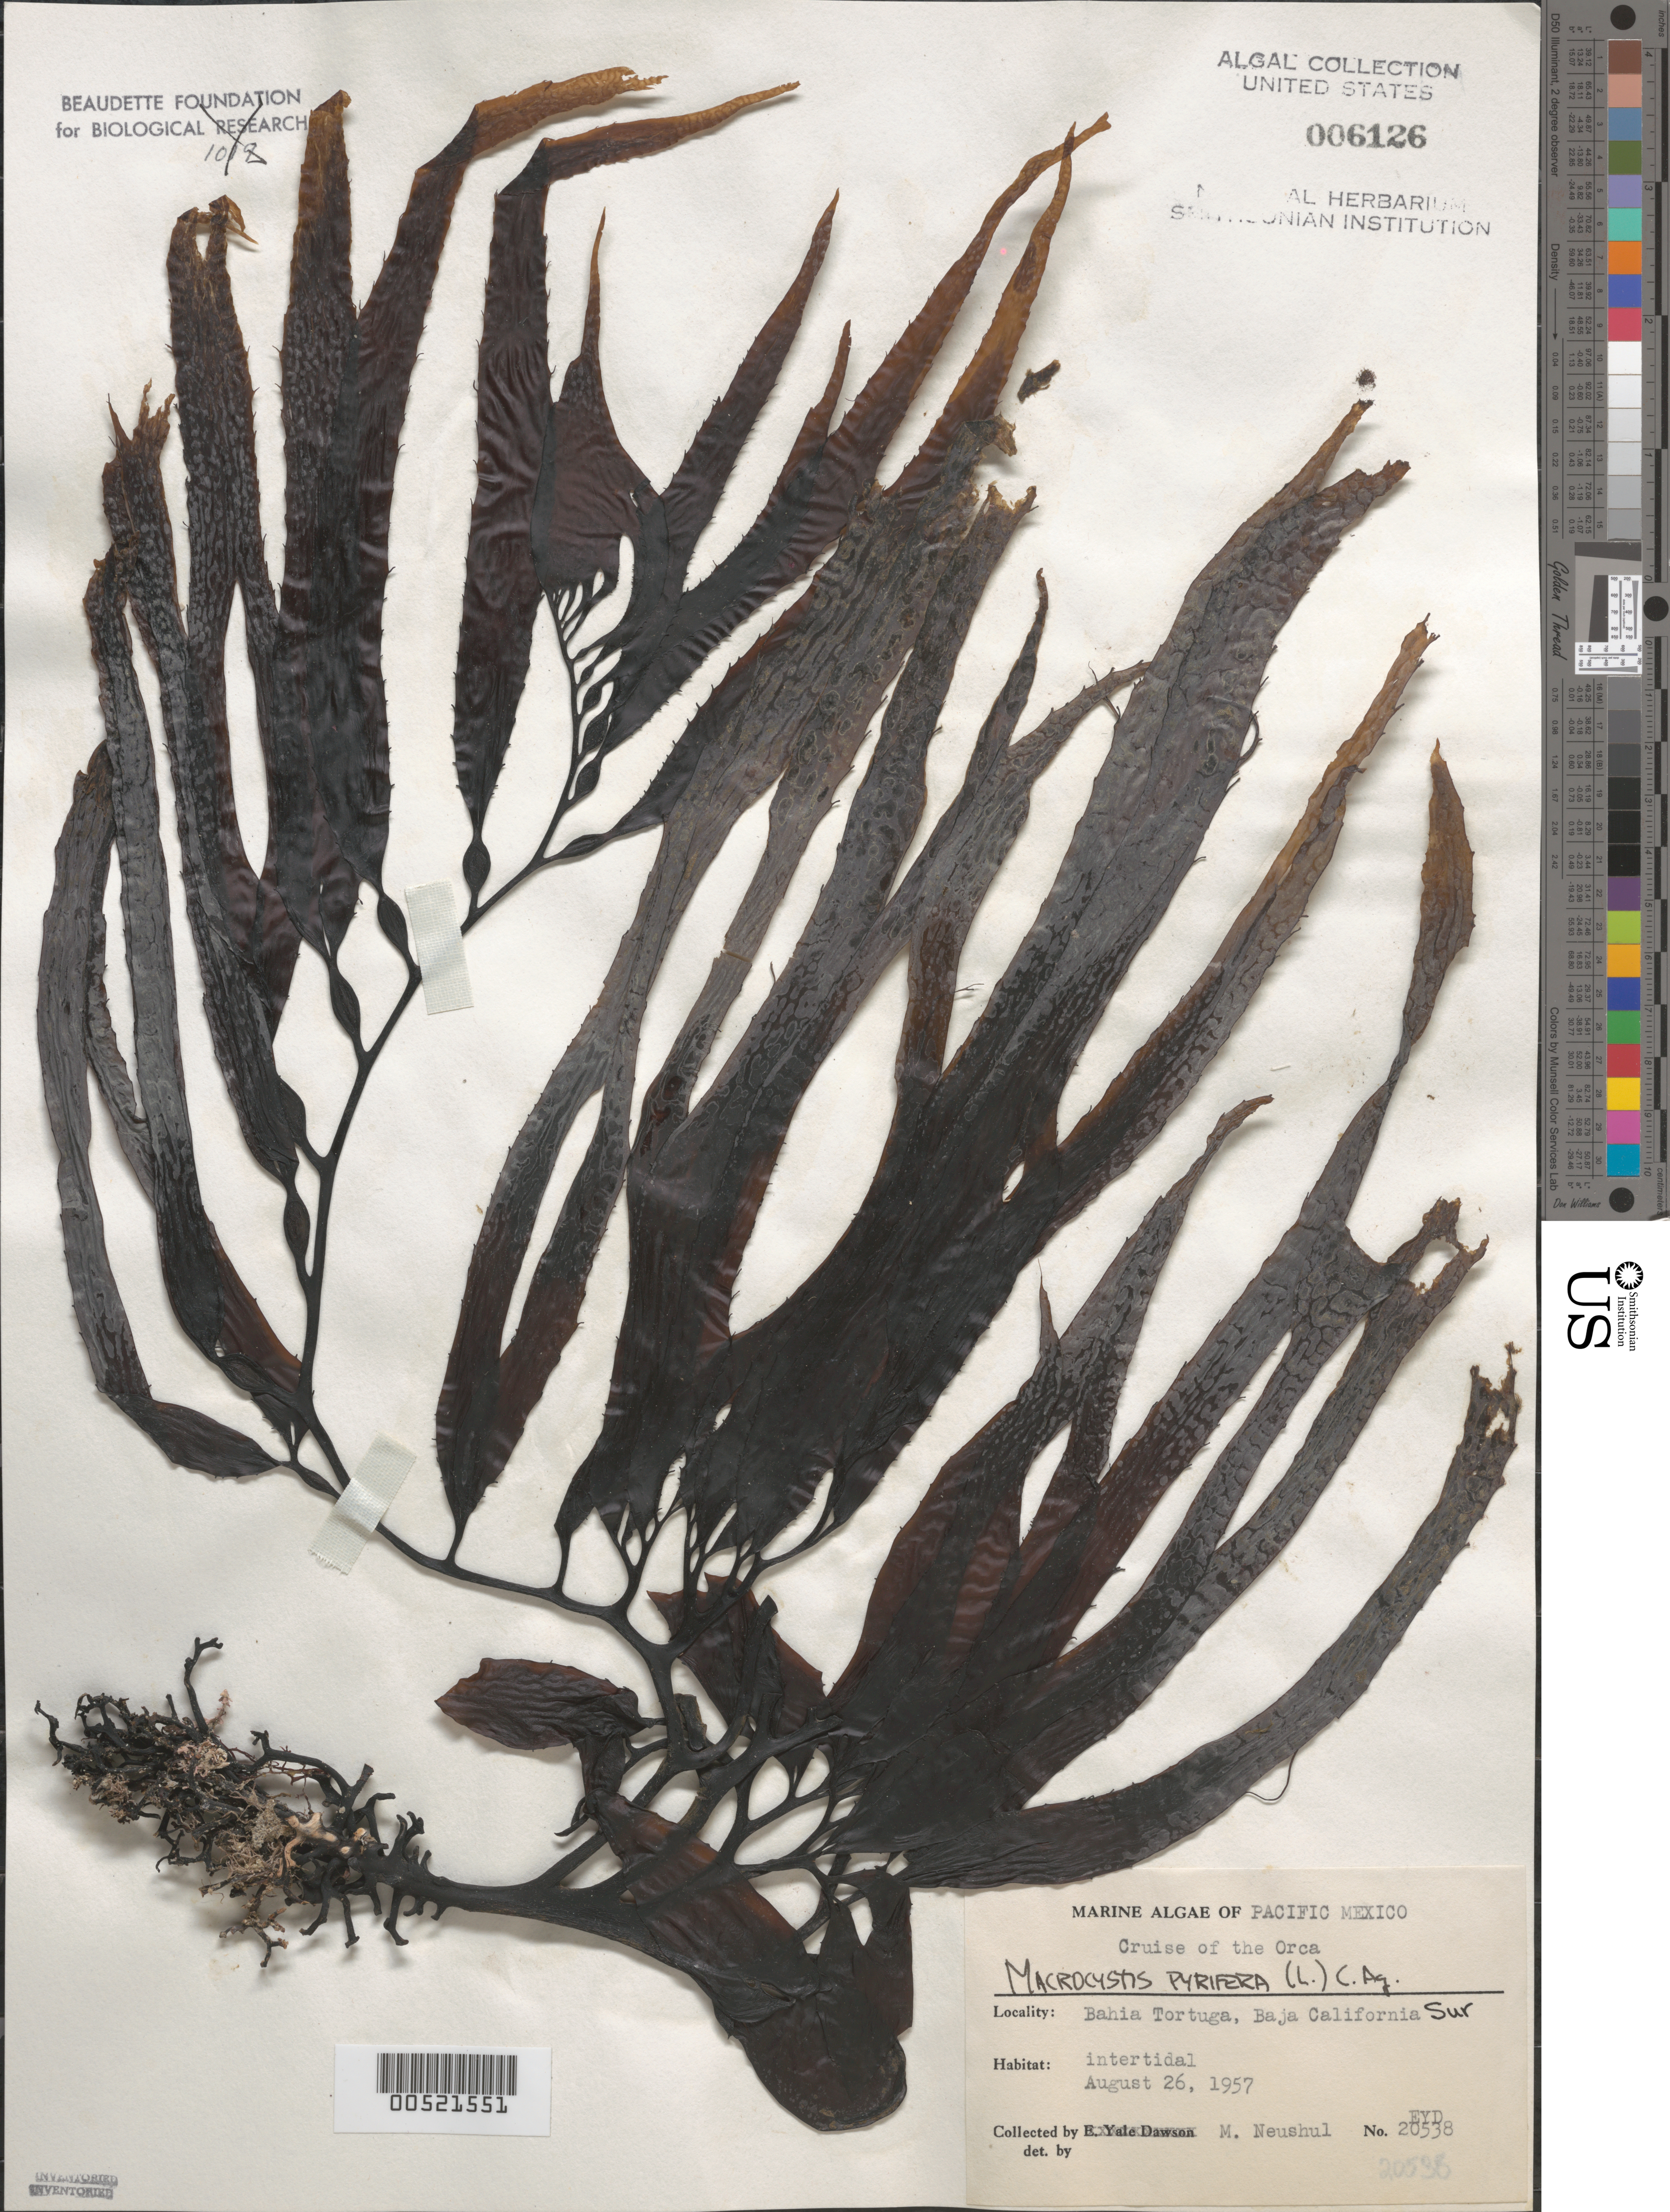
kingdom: Chromista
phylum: Ochrophyta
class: Phaeophyceae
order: Laminariales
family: Laminariaceae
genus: Macrocystis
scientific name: Macrocystis pyrifera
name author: (L.) C. Agardh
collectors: M. Neushul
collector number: EYD 20538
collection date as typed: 26 Aug 1957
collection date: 1957-08-26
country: Mexico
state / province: Baja California Sur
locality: Bahia Tortuga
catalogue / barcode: US 6126